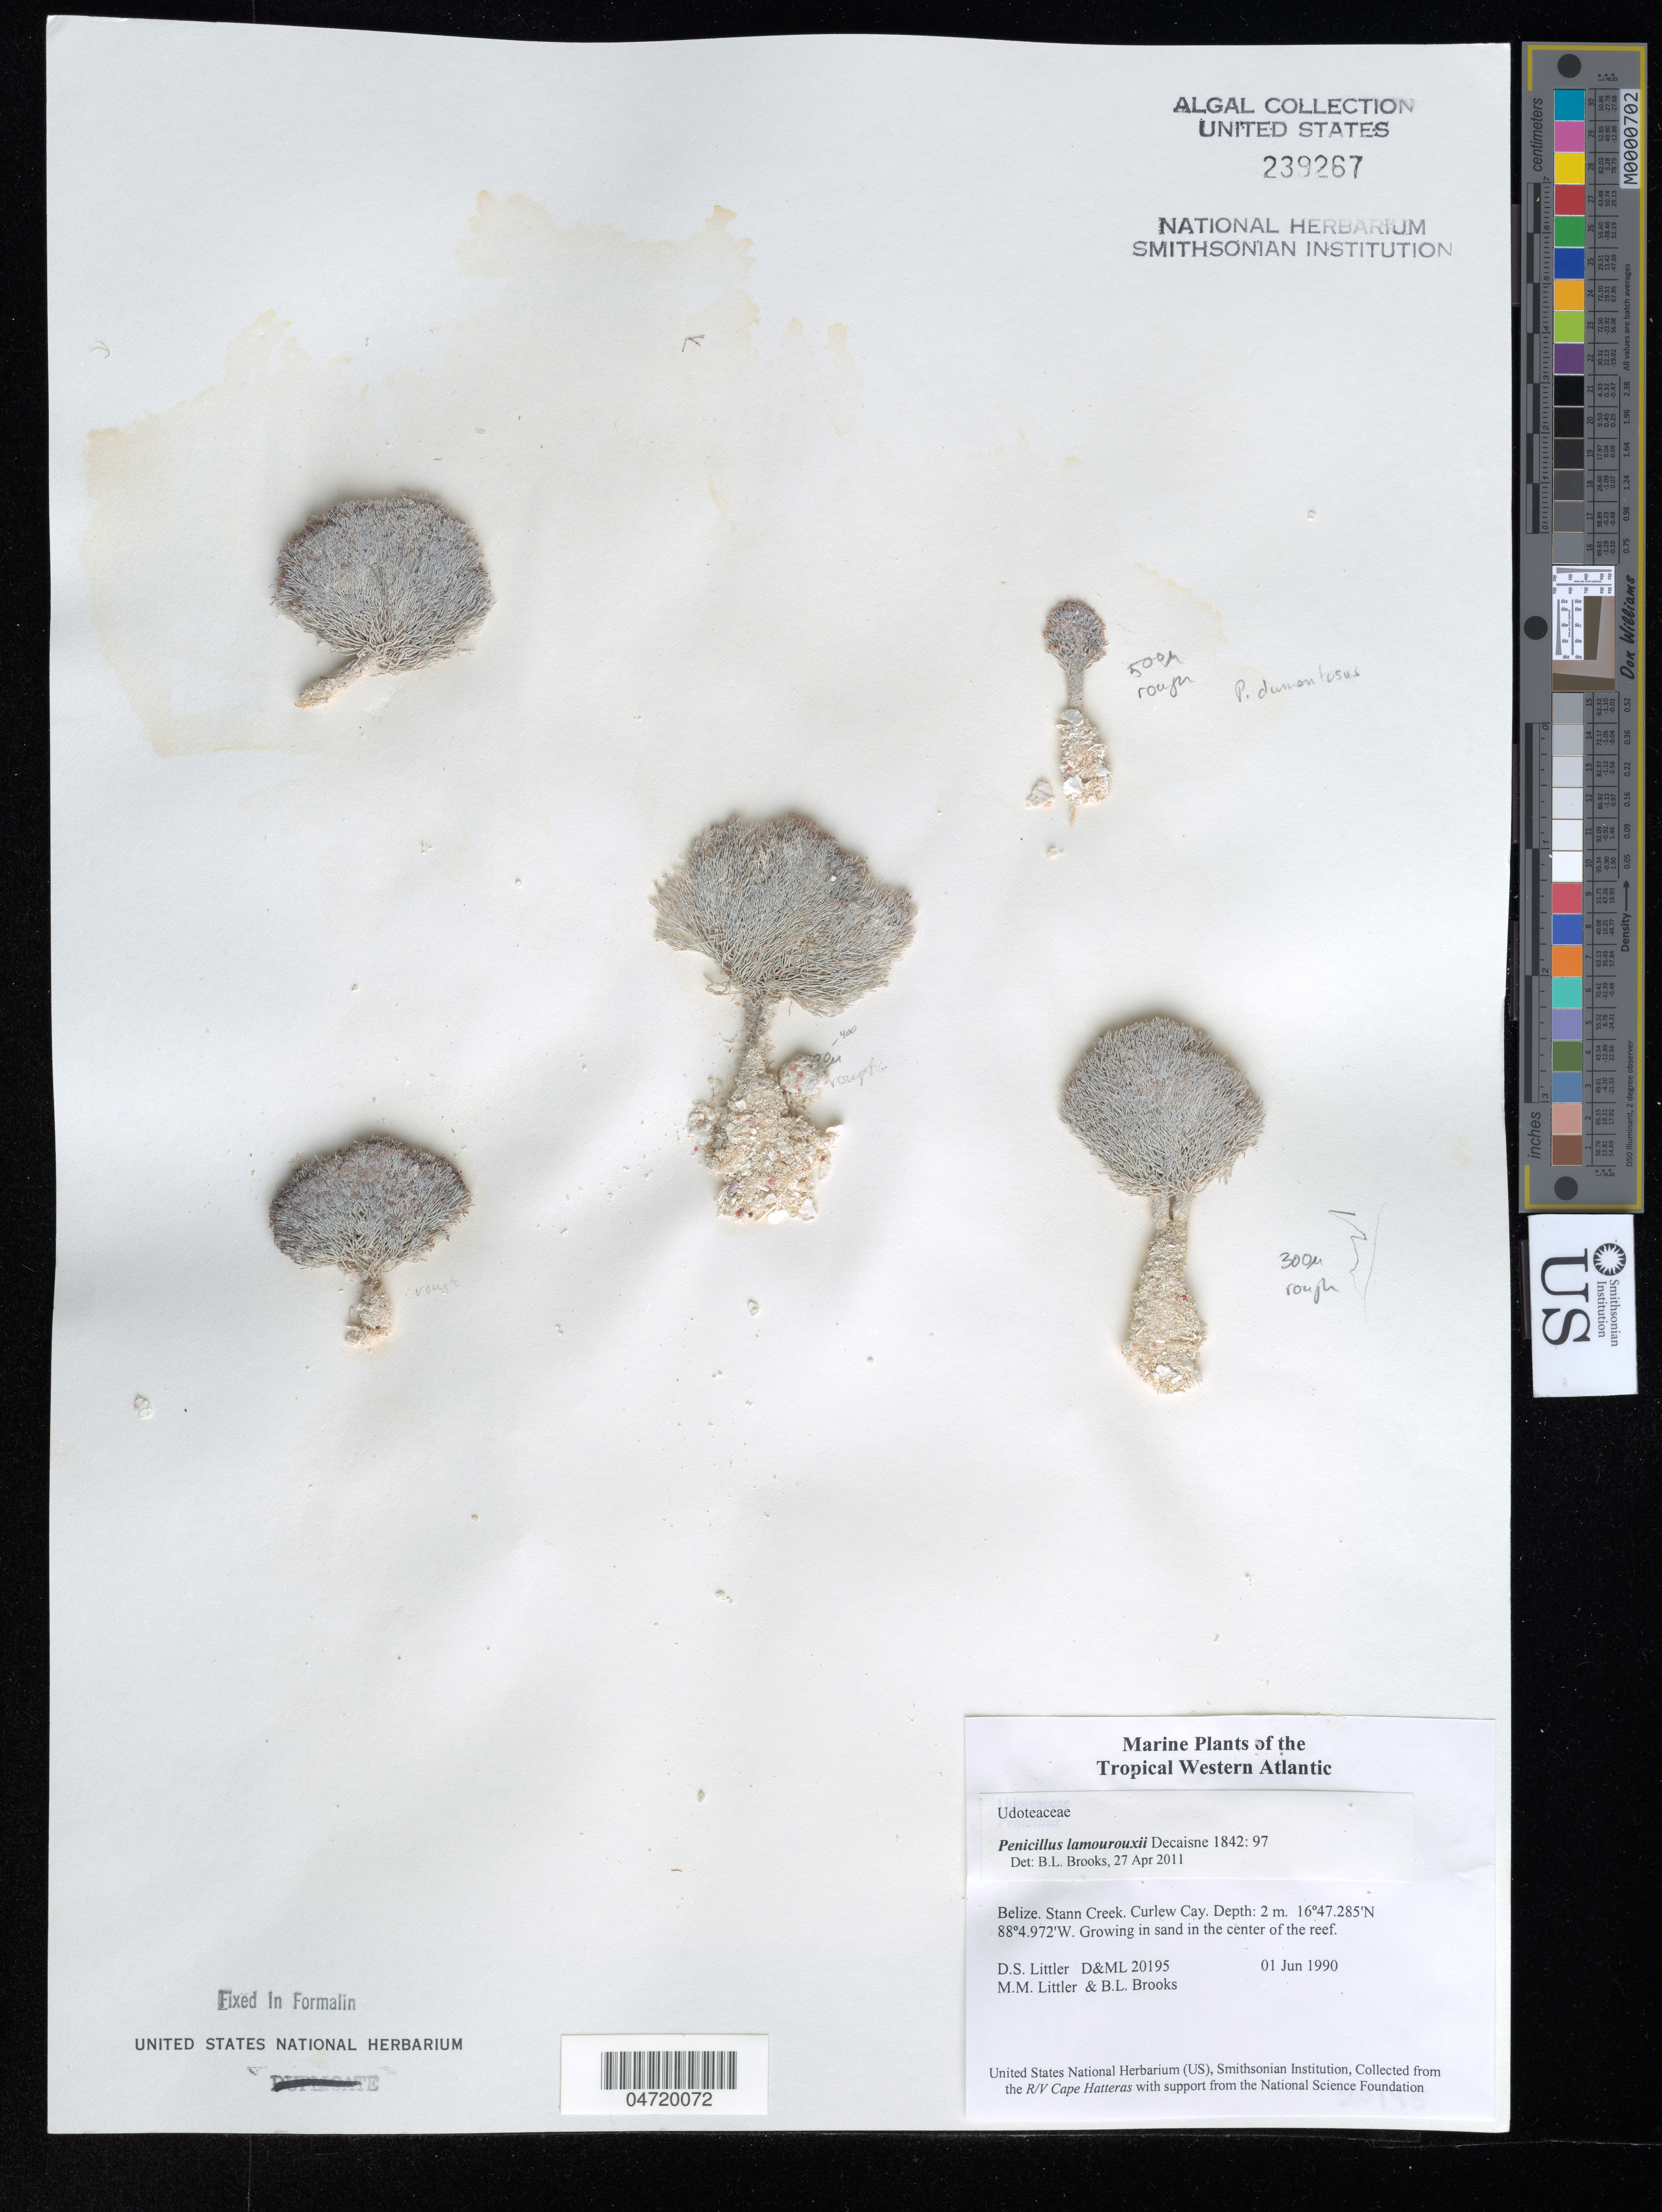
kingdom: Plantae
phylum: Chlorophyta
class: Ulvophyceae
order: Bryopsidales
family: Udoteaceae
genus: Penicillus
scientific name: Penicillus lamourouxii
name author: Decne.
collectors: D. S. Littler, M. M. Littler & B. Brooks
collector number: D&ML 20195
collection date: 1990-06-01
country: Belize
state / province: Stann Creek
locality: Tropical Western Atlantic. Curlew Cay. Growing in sand in the center of the reef.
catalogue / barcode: US 239267